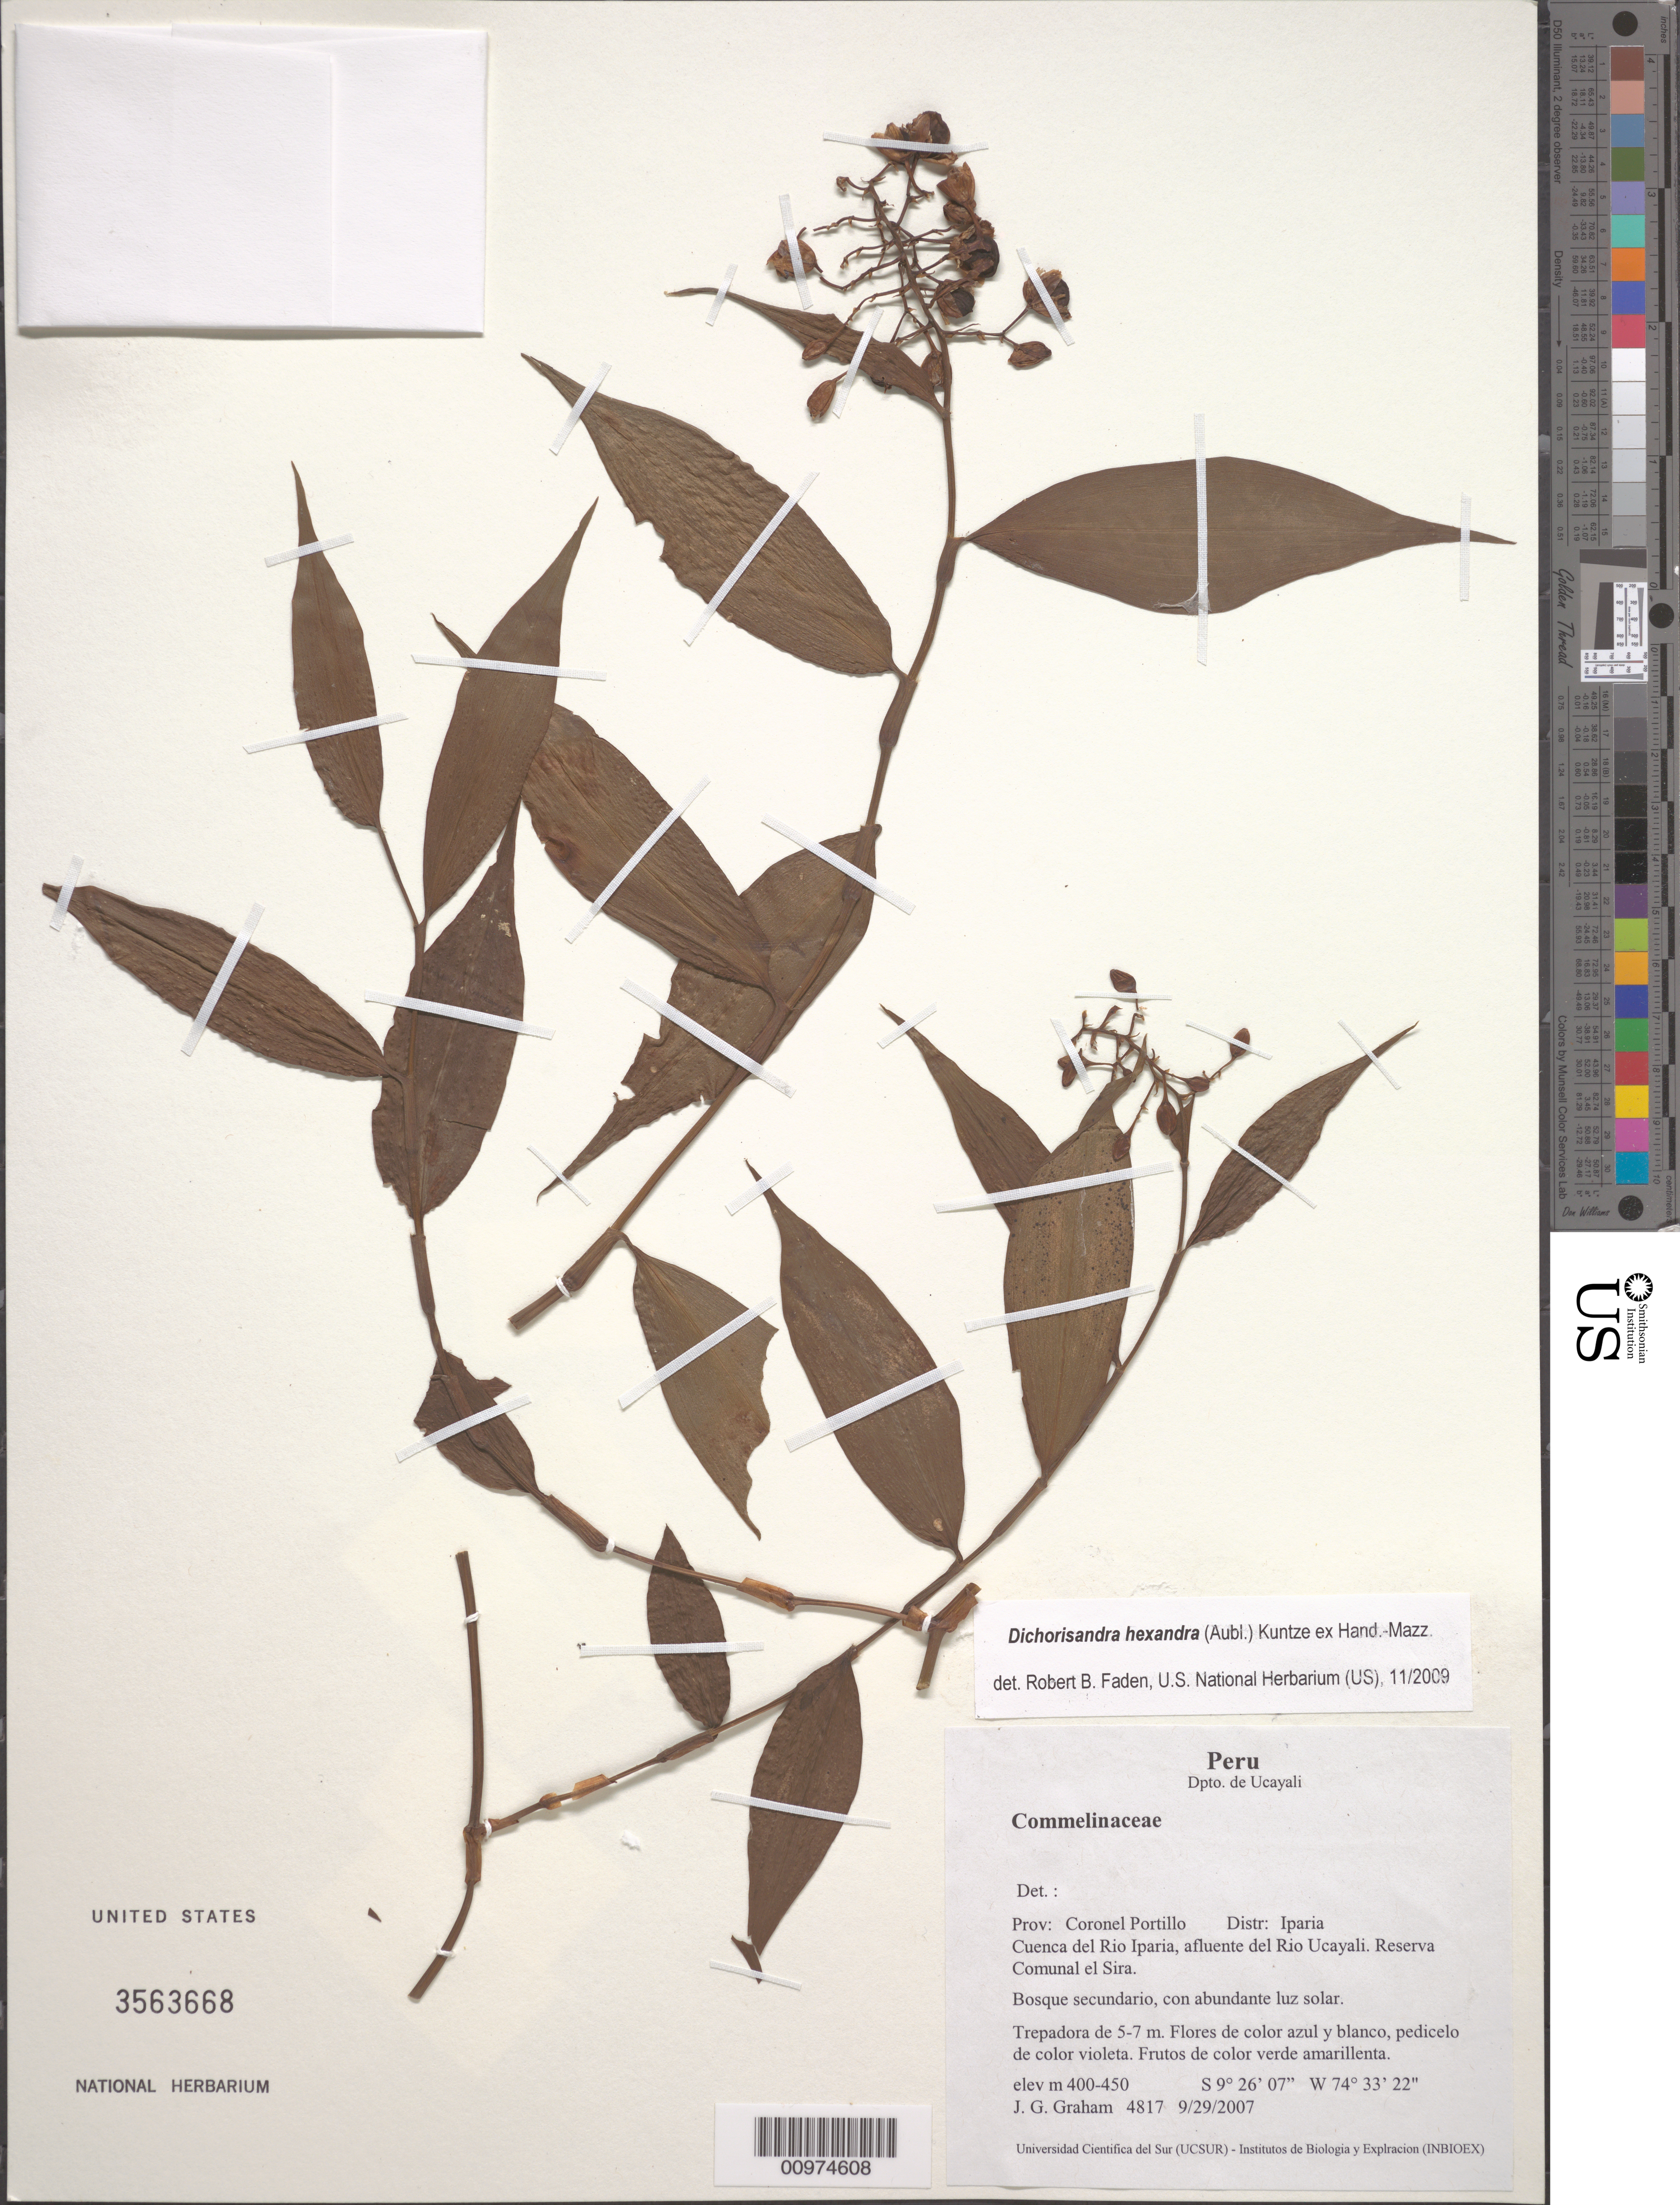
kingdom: Plantae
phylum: Tracheophyta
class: Liliopsida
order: Commelinales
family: Commelinaceae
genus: Dichorisandra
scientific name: Dichorisandra hexandra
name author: (Aubl.) Standl.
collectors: J. Graham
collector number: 4817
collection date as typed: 29 Sep 2007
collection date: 2007-09-29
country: Peru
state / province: Ucayali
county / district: Coronel Portillo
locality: Cuenca del Rio Iparia, afluente del Rio Ucayali. Reserva Comunal el Sira.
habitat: Bosque secundario, con abundante luz solar.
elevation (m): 400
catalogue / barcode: US 3563668